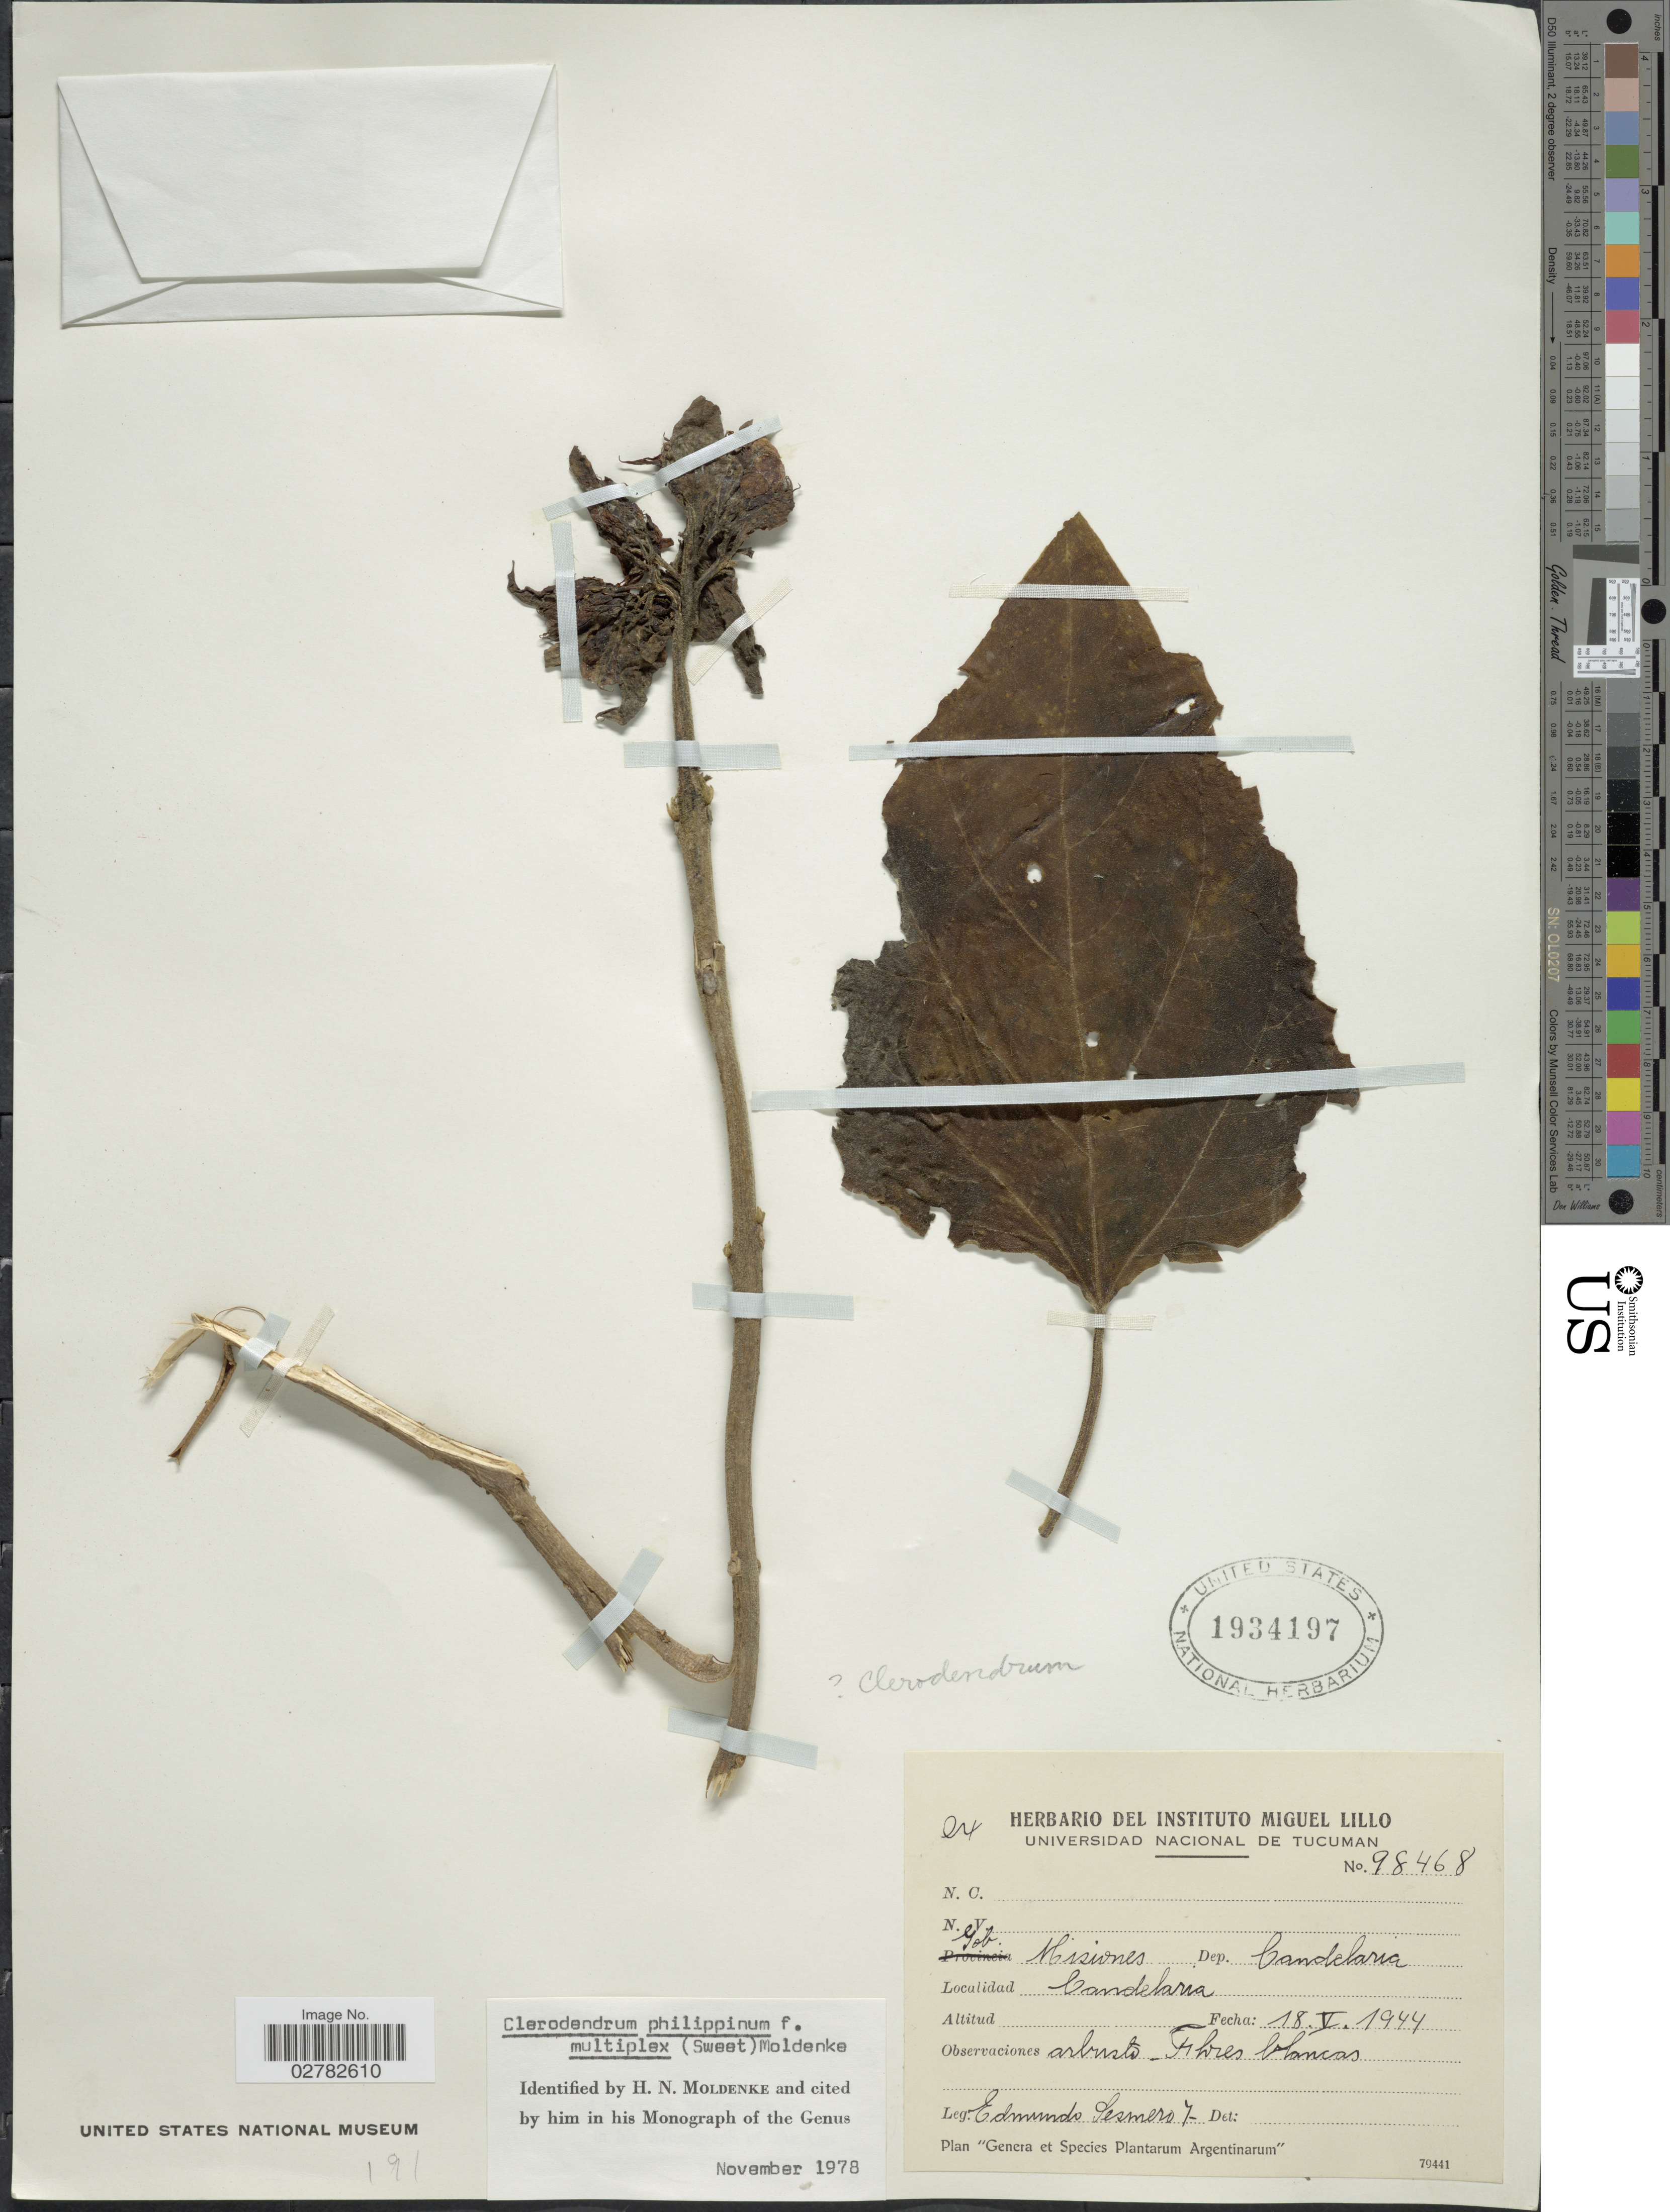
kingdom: Plantae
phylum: Tracheophyta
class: Magnoliopsida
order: Lamiales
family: Lamiaceae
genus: Clerodendrum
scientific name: Clerodendrum philippinum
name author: Schauer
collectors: E. Sesmero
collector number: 7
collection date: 1944-05-18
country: Argentina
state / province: Misiones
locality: Gob. Misiones, Dep. Candelaria, Candelaria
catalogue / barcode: US 1934197